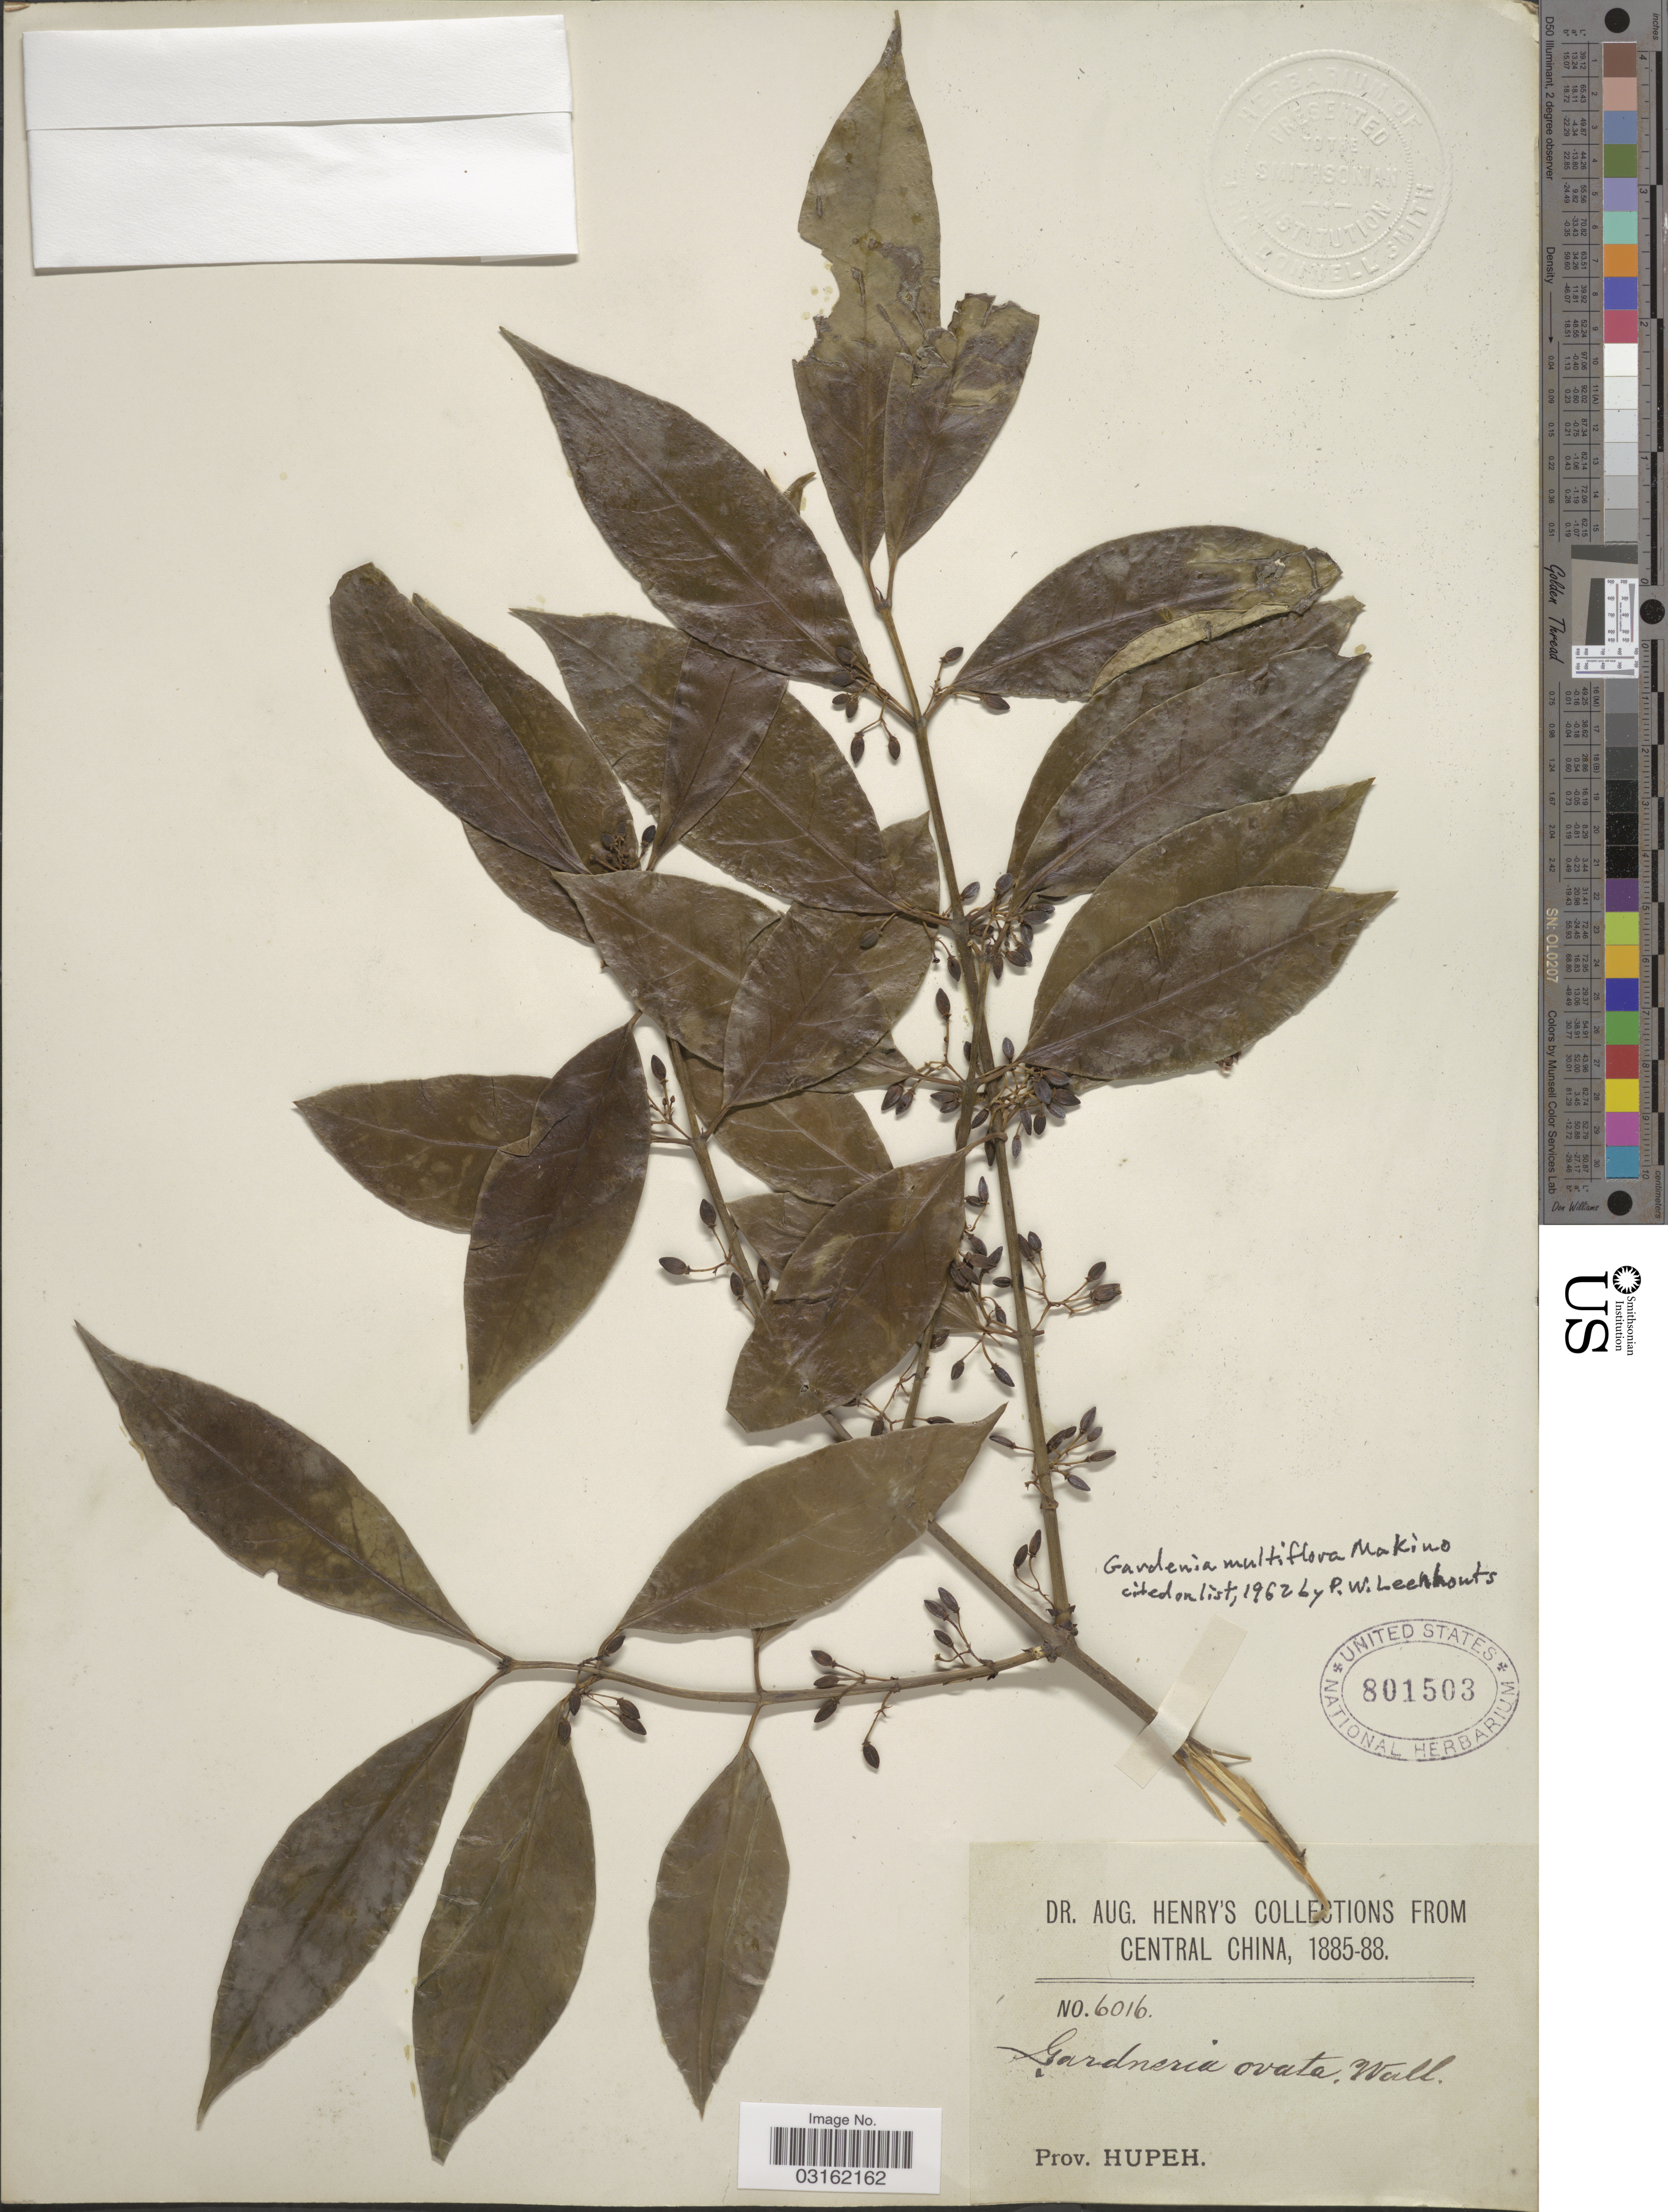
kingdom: Plantae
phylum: Tracheophyta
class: Magnoliopsida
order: Gentianales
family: Loganiaceae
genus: Gardneria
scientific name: Gardneria angustifolia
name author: Wall.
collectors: A. Henry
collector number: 6016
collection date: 1885/1888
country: China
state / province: Hubei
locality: Central China, Prov. Hupeh.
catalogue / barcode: US 801503